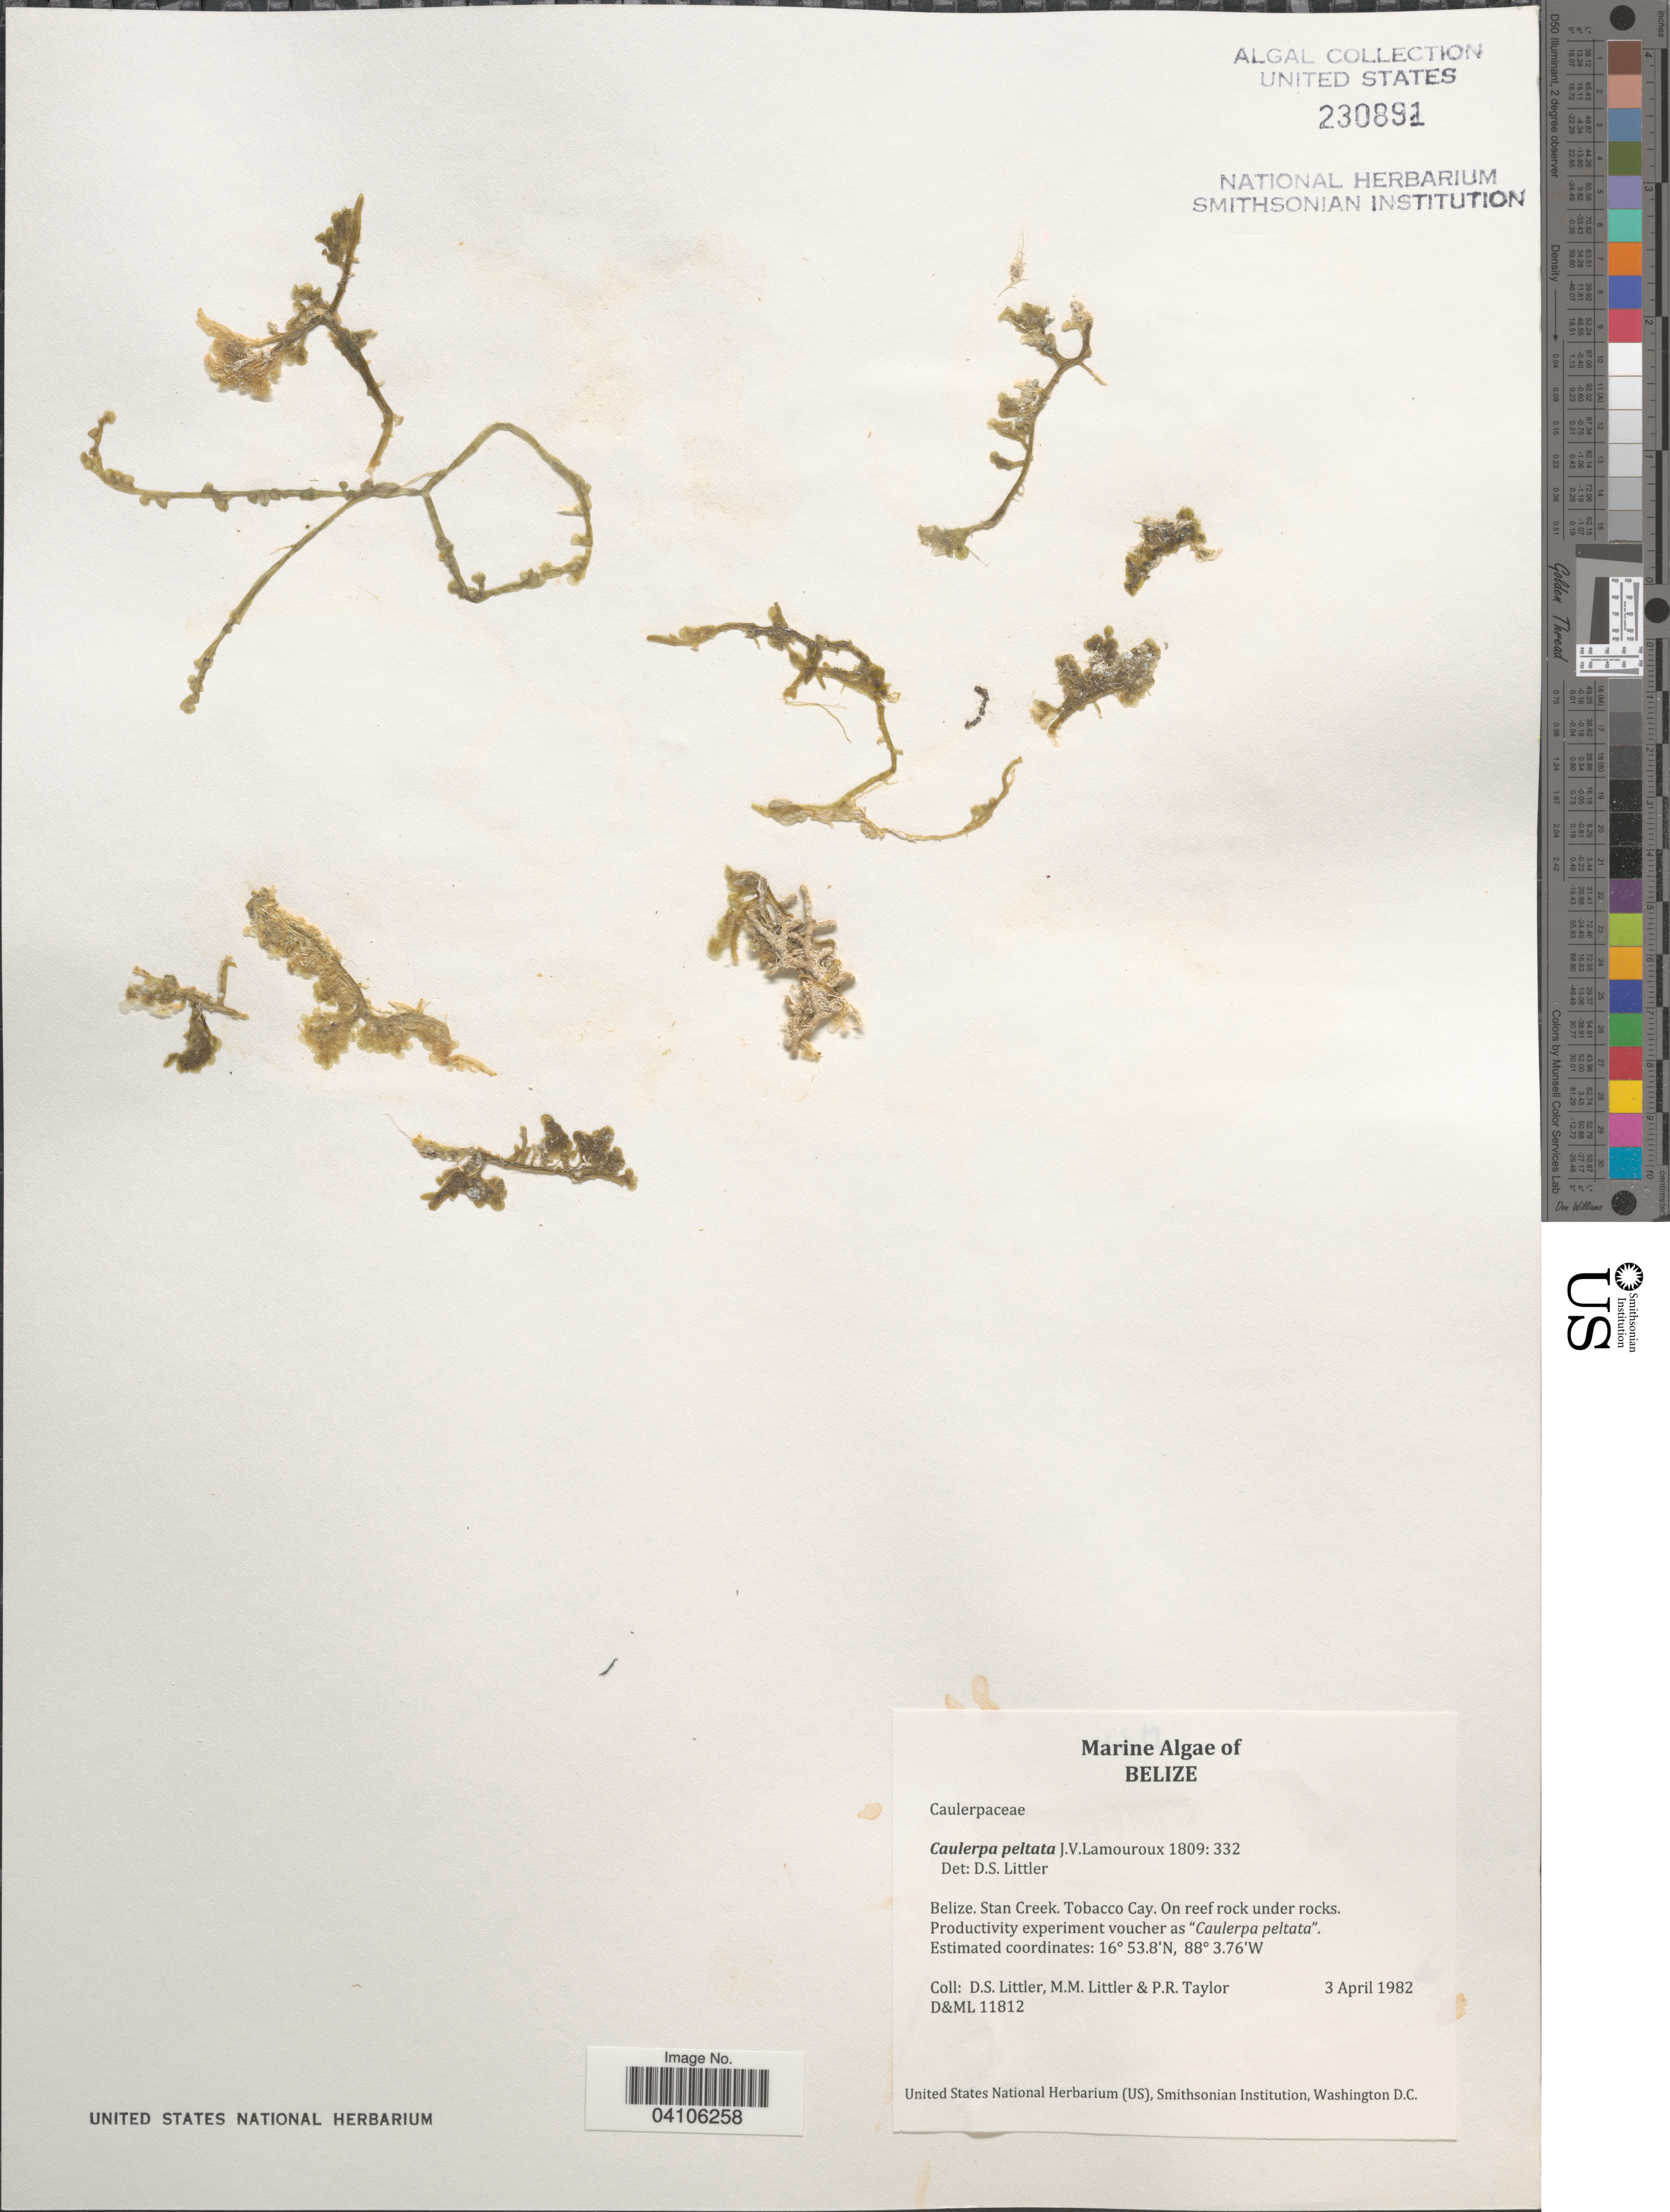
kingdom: Plantae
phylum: Chlorophyta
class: Ulvophyceae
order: Ulvales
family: Ulvaceae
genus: Ulva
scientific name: Ulva linza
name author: L.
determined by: Algae name updating Project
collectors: D. S. Littler & P. R. Taylor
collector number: D&ML11812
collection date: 1982-04-03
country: Belize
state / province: Stann Creek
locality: Stan Creek. Tobacco Cay.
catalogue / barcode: US 230891